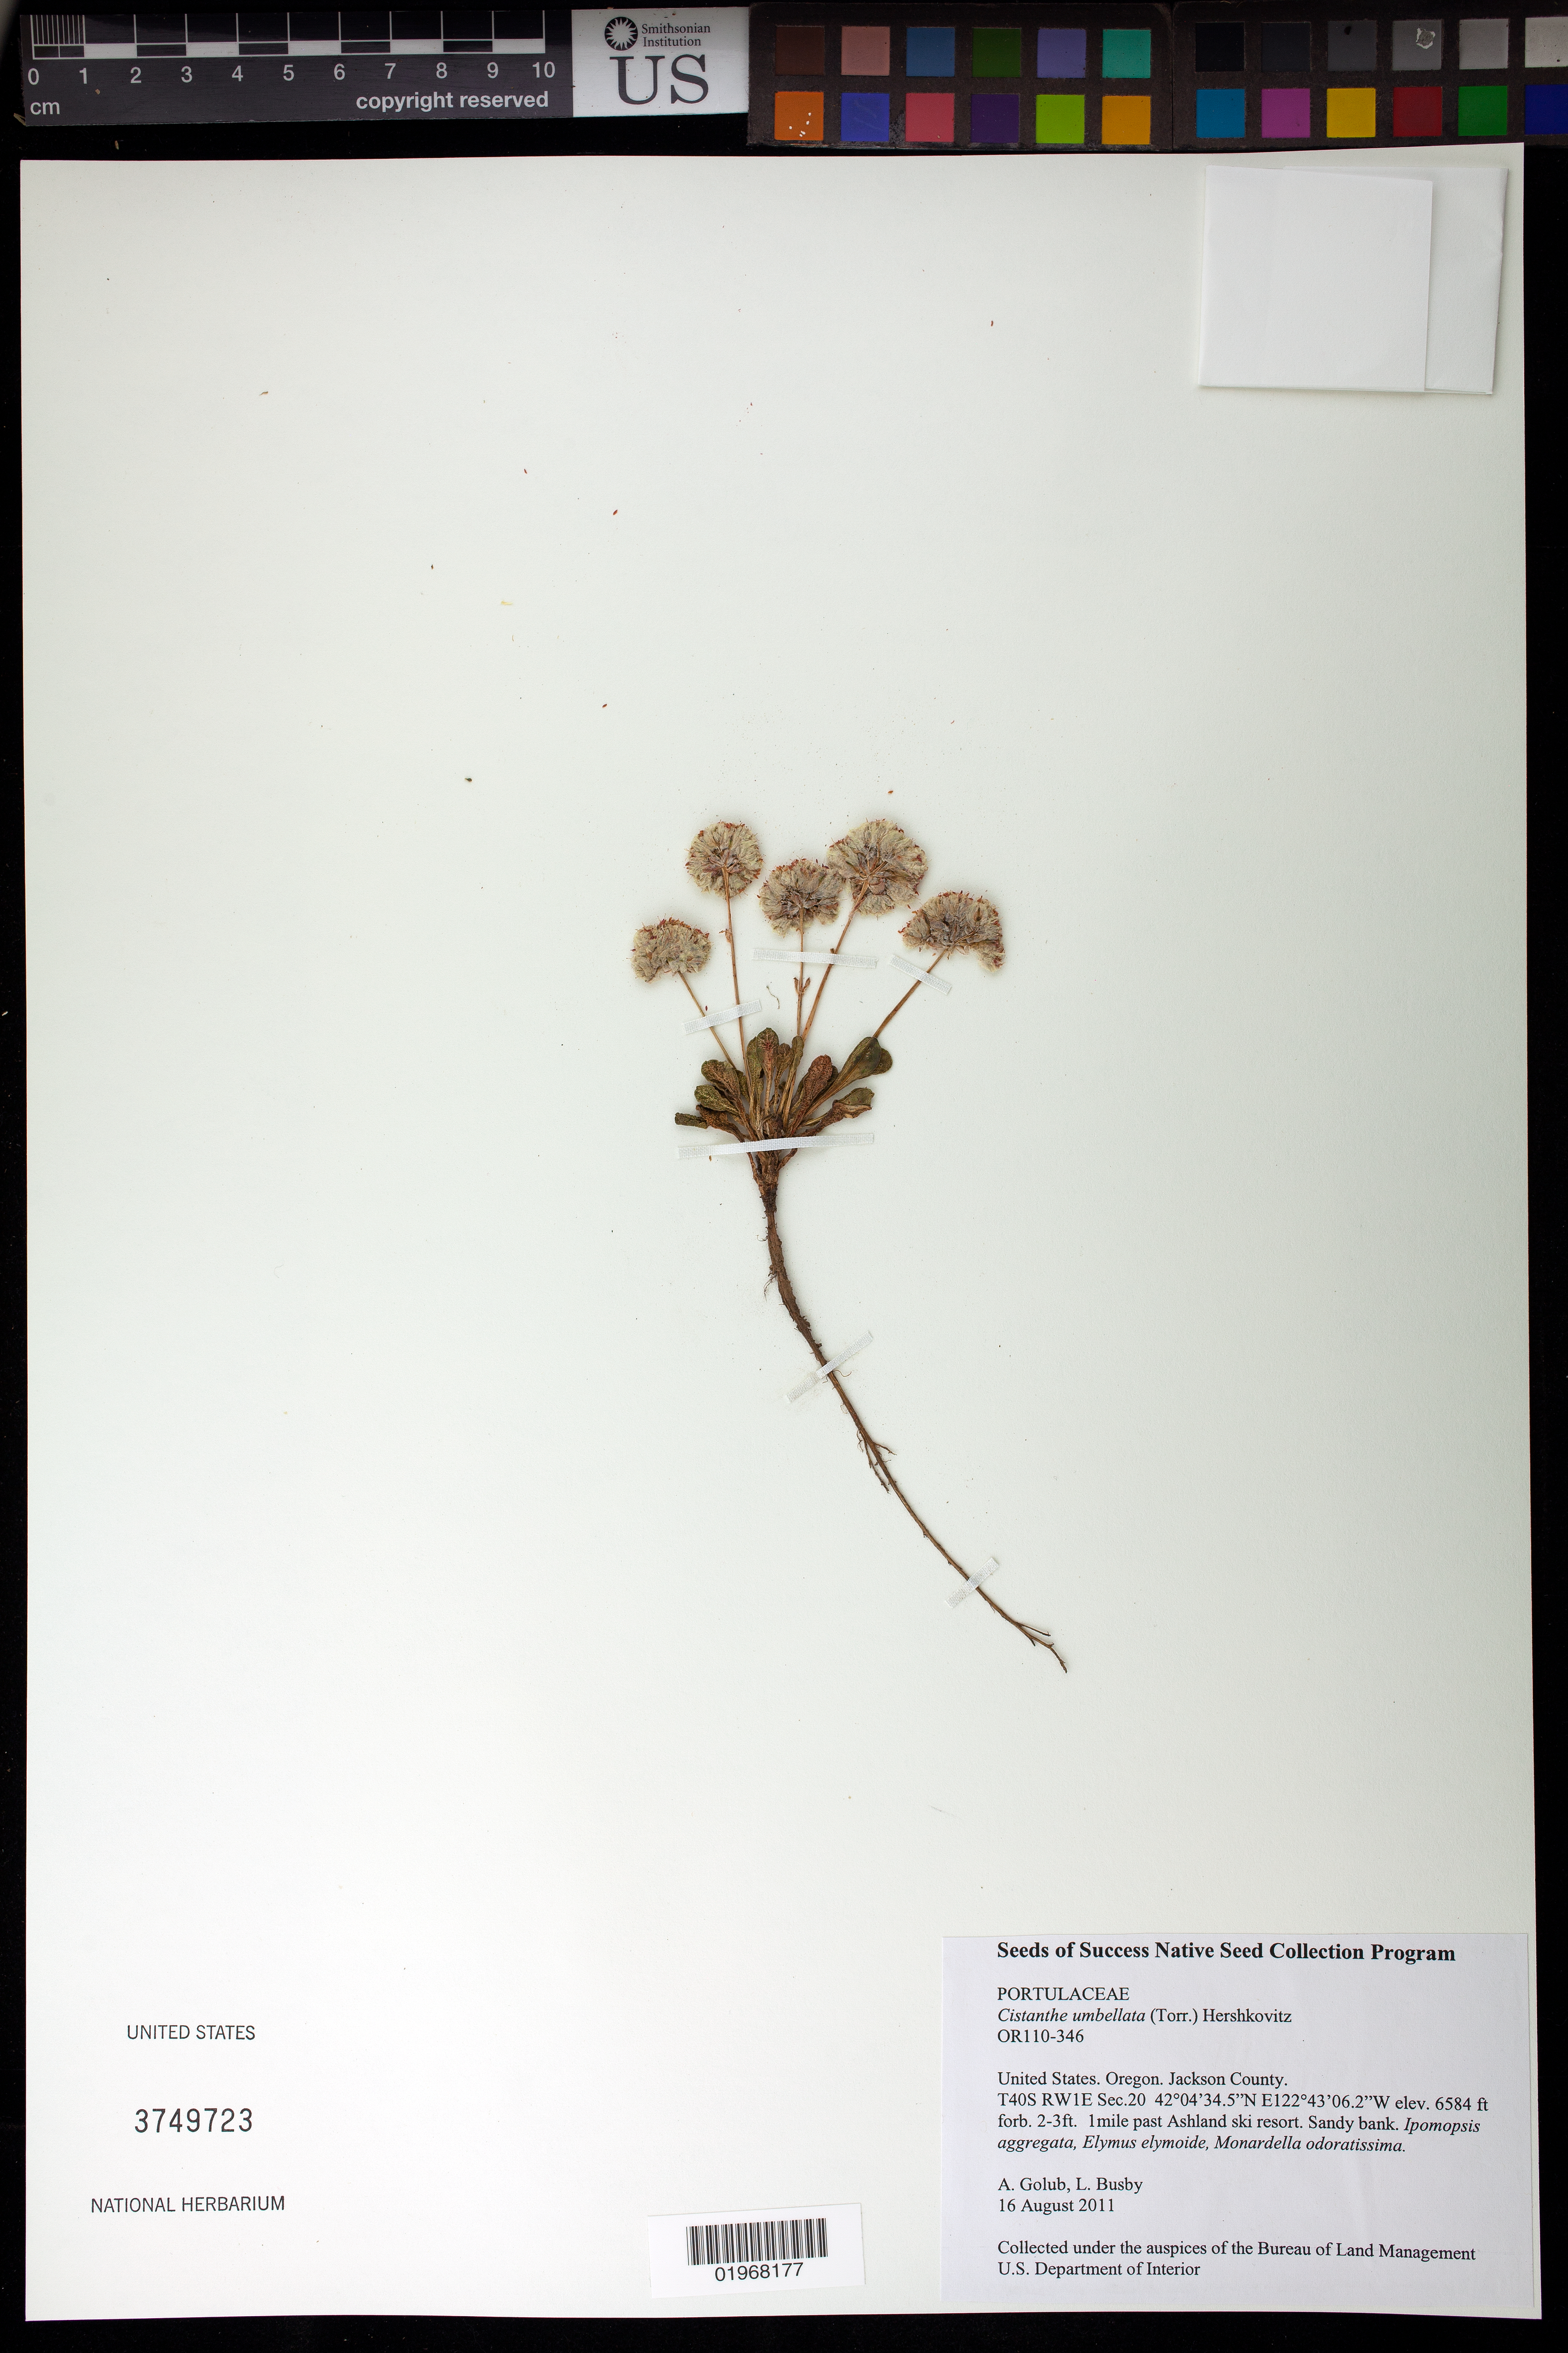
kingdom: Plantae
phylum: Tracheophyta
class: Magnoliopsida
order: Caryophyllales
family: Montiaceae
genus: Cistanthe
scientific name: Cistanthe umbellata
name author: (Torr.) Hershk.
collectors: A. Golub & L. Busby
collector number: OR110-346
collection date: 2011-08-16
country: United States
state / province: Oregon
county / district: Jackson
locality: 1 mi. past Ashland ski resort.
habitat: Sandy bank. With Ipomopsis aggregata, Elymus elymoide, Monardella odoratissima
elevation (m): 2007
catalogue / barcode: US 3749723